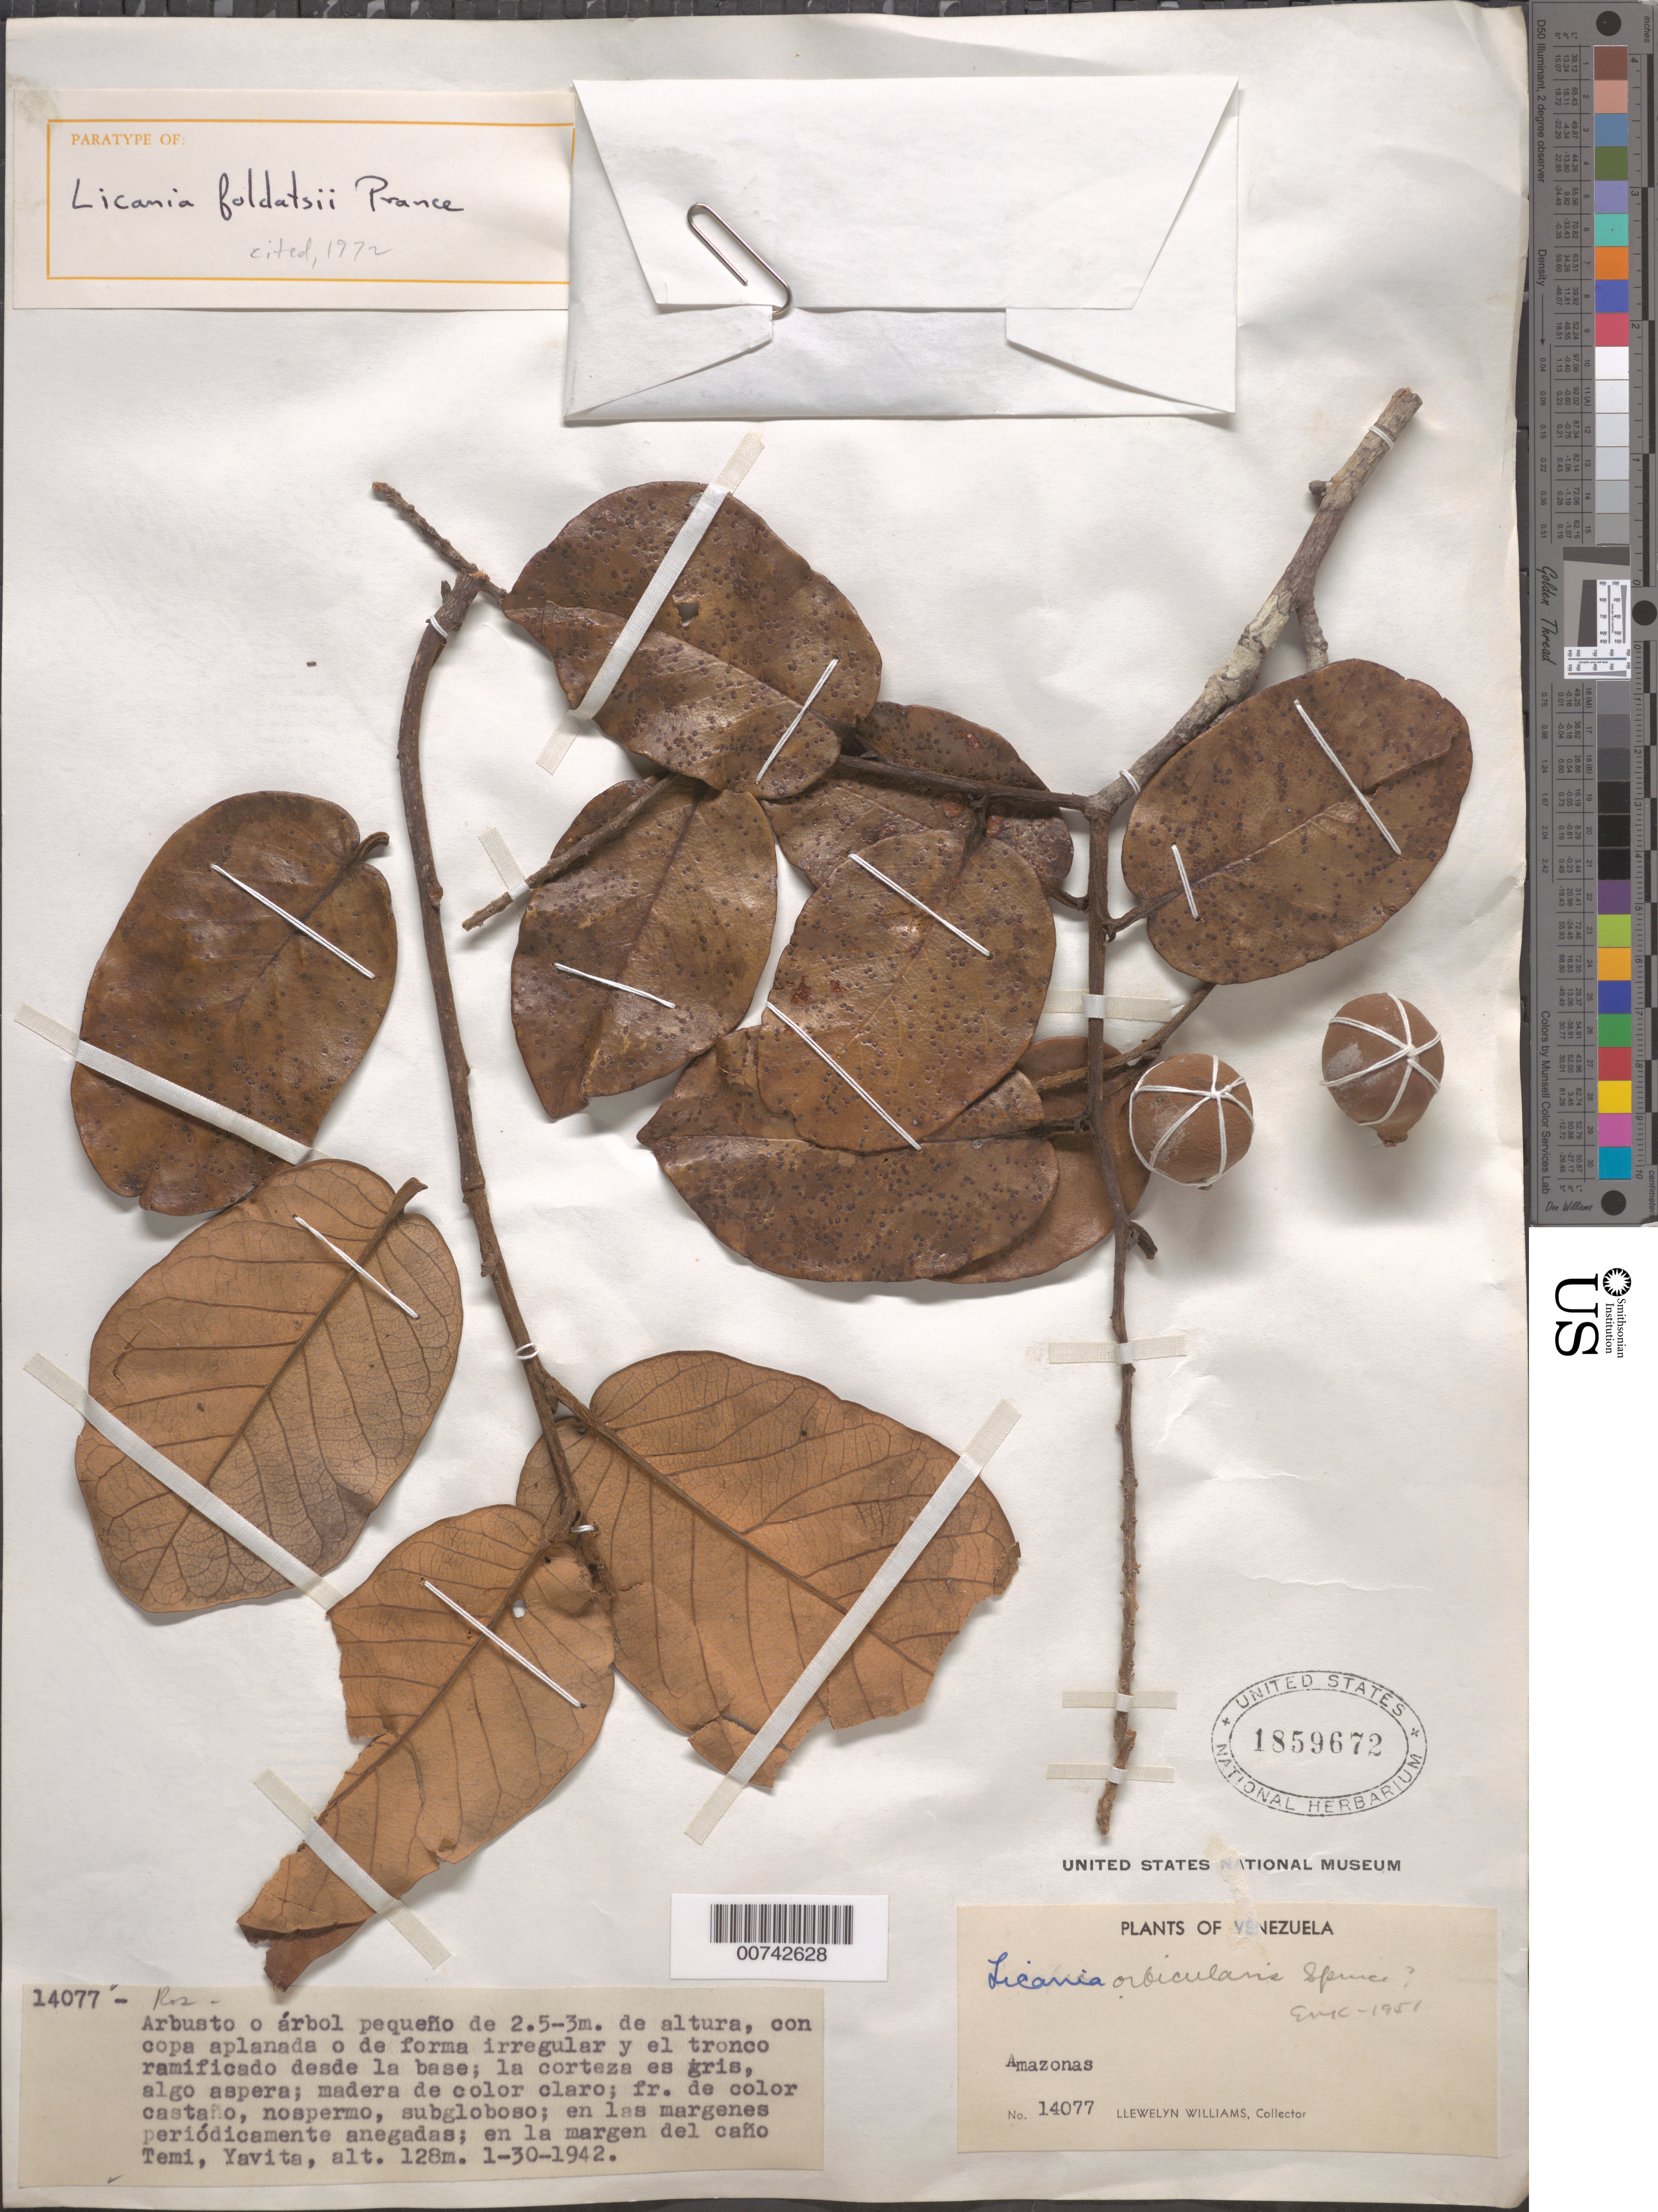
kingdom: Plantae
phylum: Tracheophyta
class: Magnoliopsida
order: Malpighiales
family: Chrysobalanaceae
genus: Licania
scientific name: Licania foldatsii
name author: Prance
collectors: Ll. Williams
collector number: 14077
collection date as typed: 30-Jan-42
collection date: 1942-01-30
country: Venezuela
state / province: Amazonas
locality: Yavita, en la margen del Caño Temi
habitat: Margen del cano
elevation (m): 128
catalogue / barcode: US 1859672